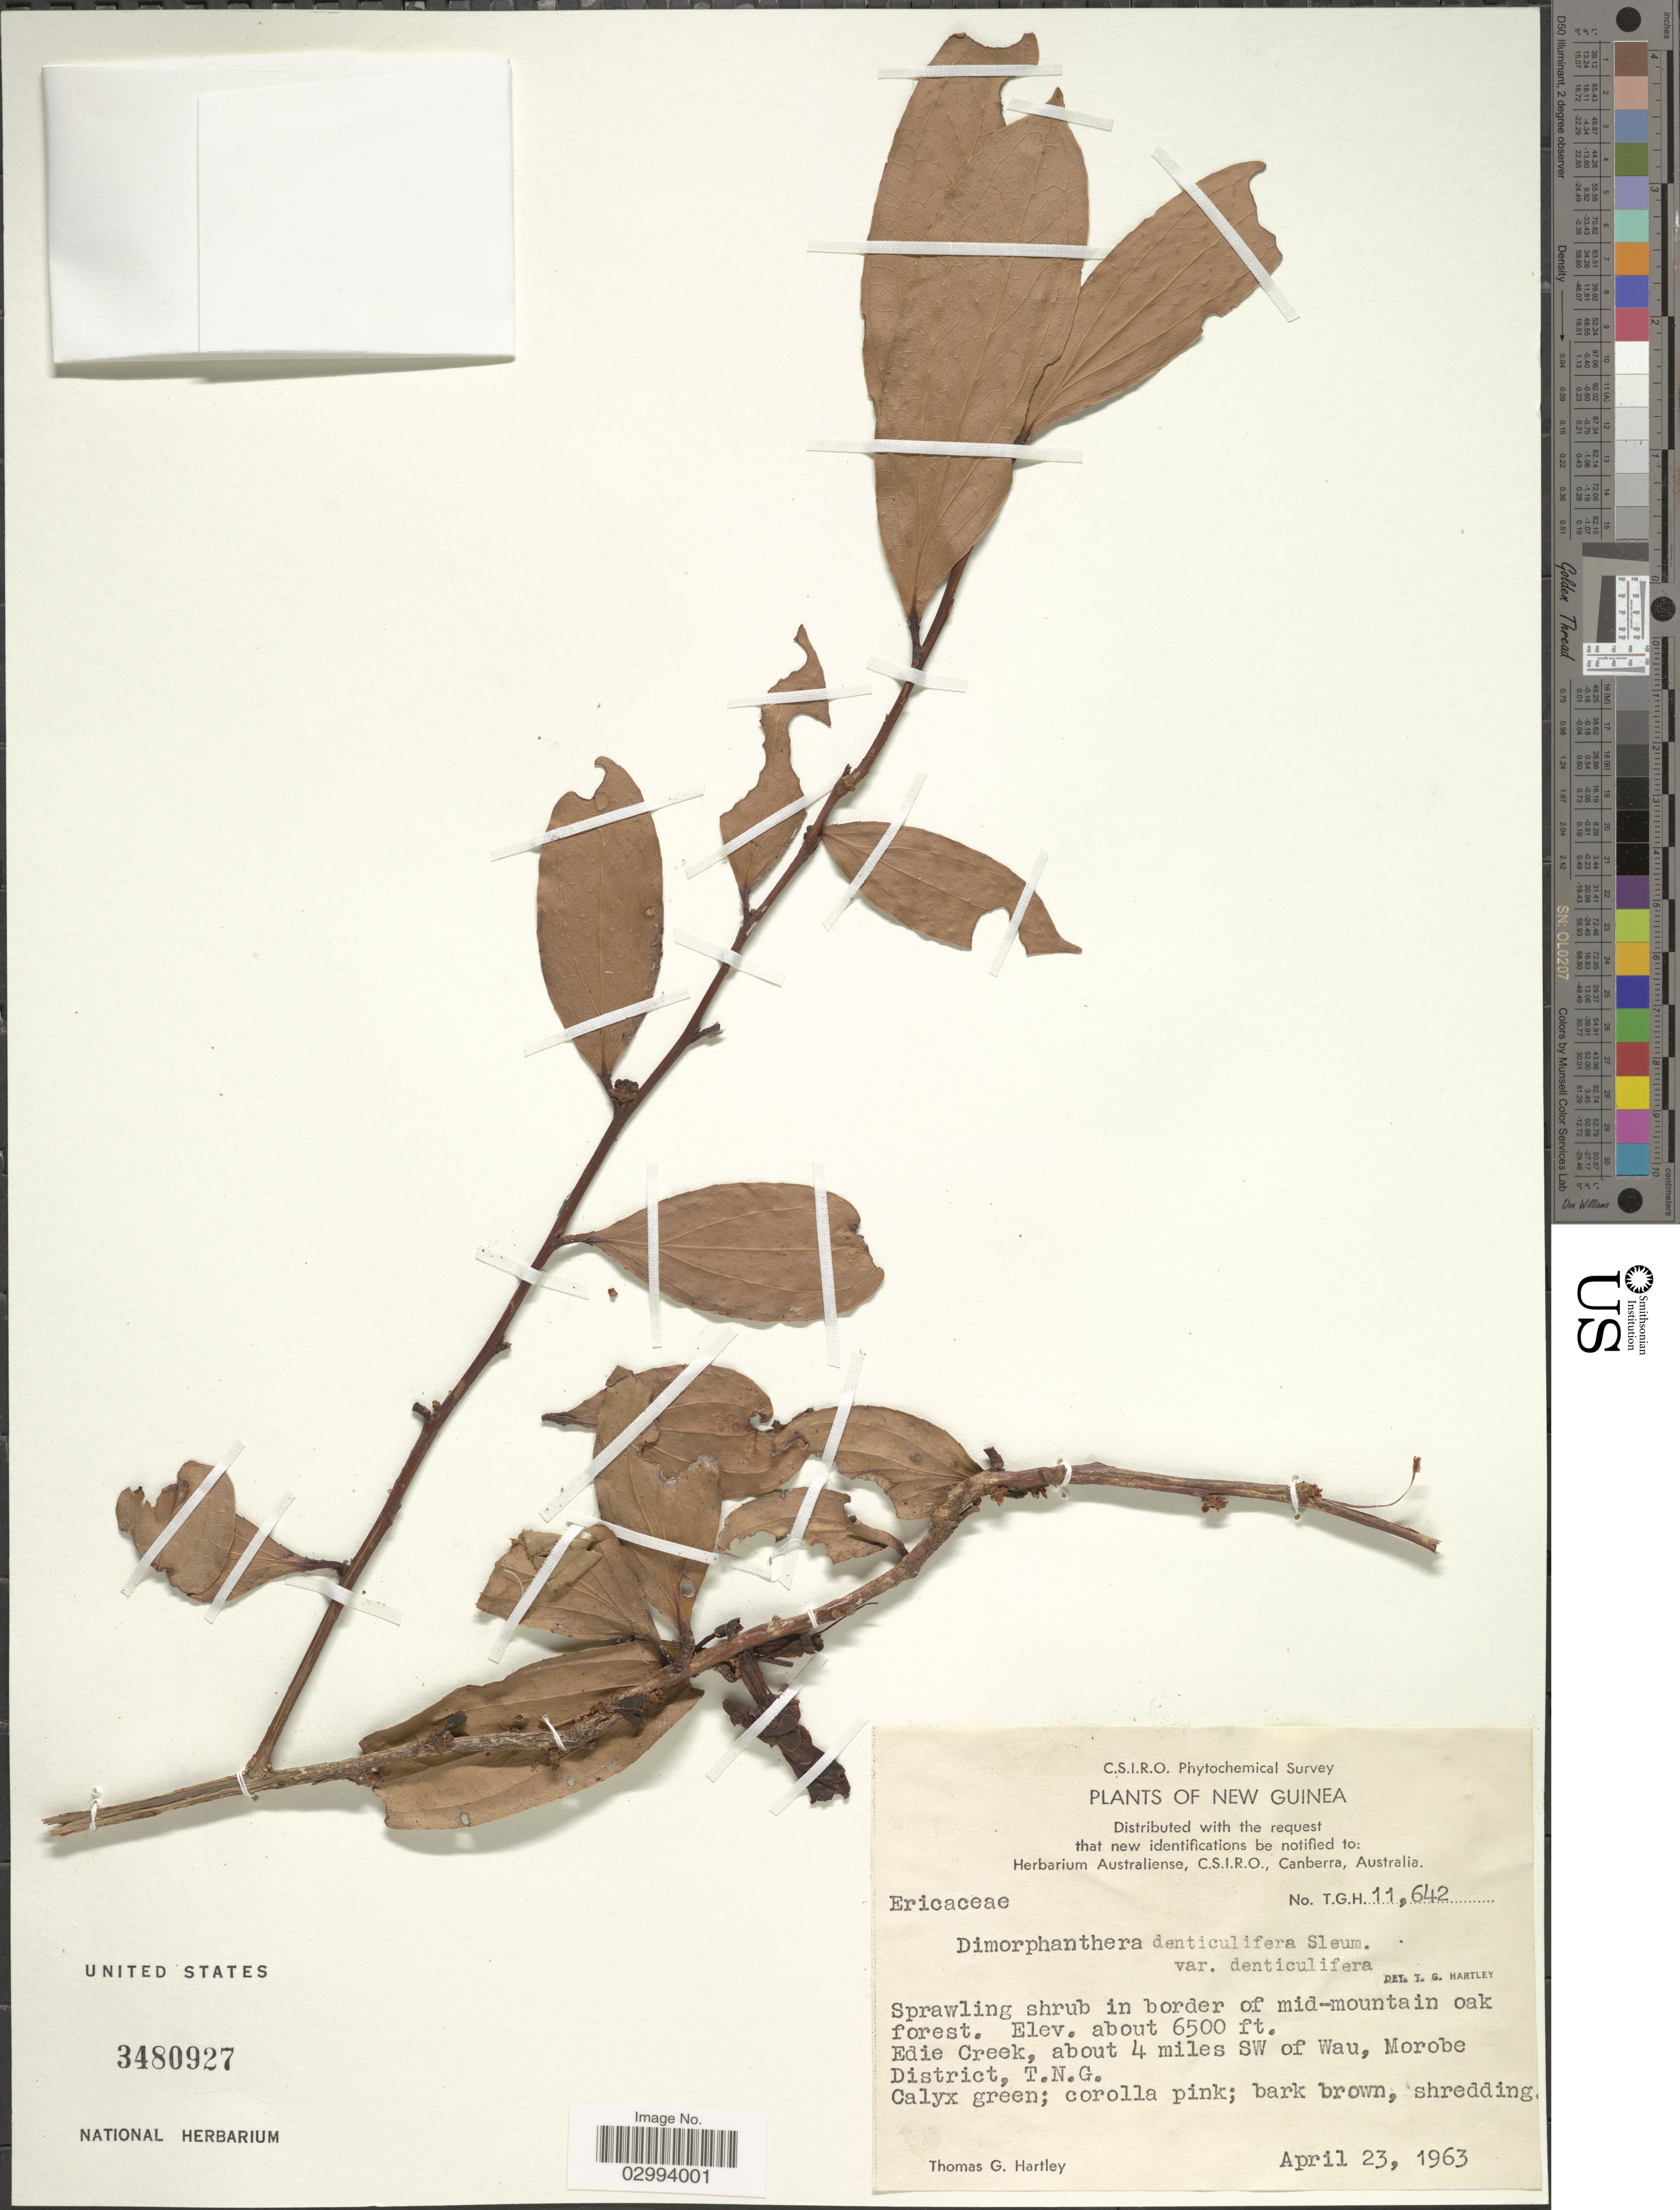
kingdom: Plantae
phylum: Tracheophyta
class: Magnoliopsida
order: Ericales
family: Ericaceae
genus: Dimorphanthera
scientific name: Dimorphanthera denticulifera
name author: Sleumer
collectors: T. G. Hartley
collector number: T.G.H.11642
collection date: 1963-04-23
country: Papua New Guinea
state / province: Morobe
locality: New Guinea. Sprawling shrub in border of mid-mountain oak forest. Edie Creek, about 4 miles SW of Wau, Morobe District, T. N. G.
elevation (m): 1981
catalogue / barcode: US 3480927